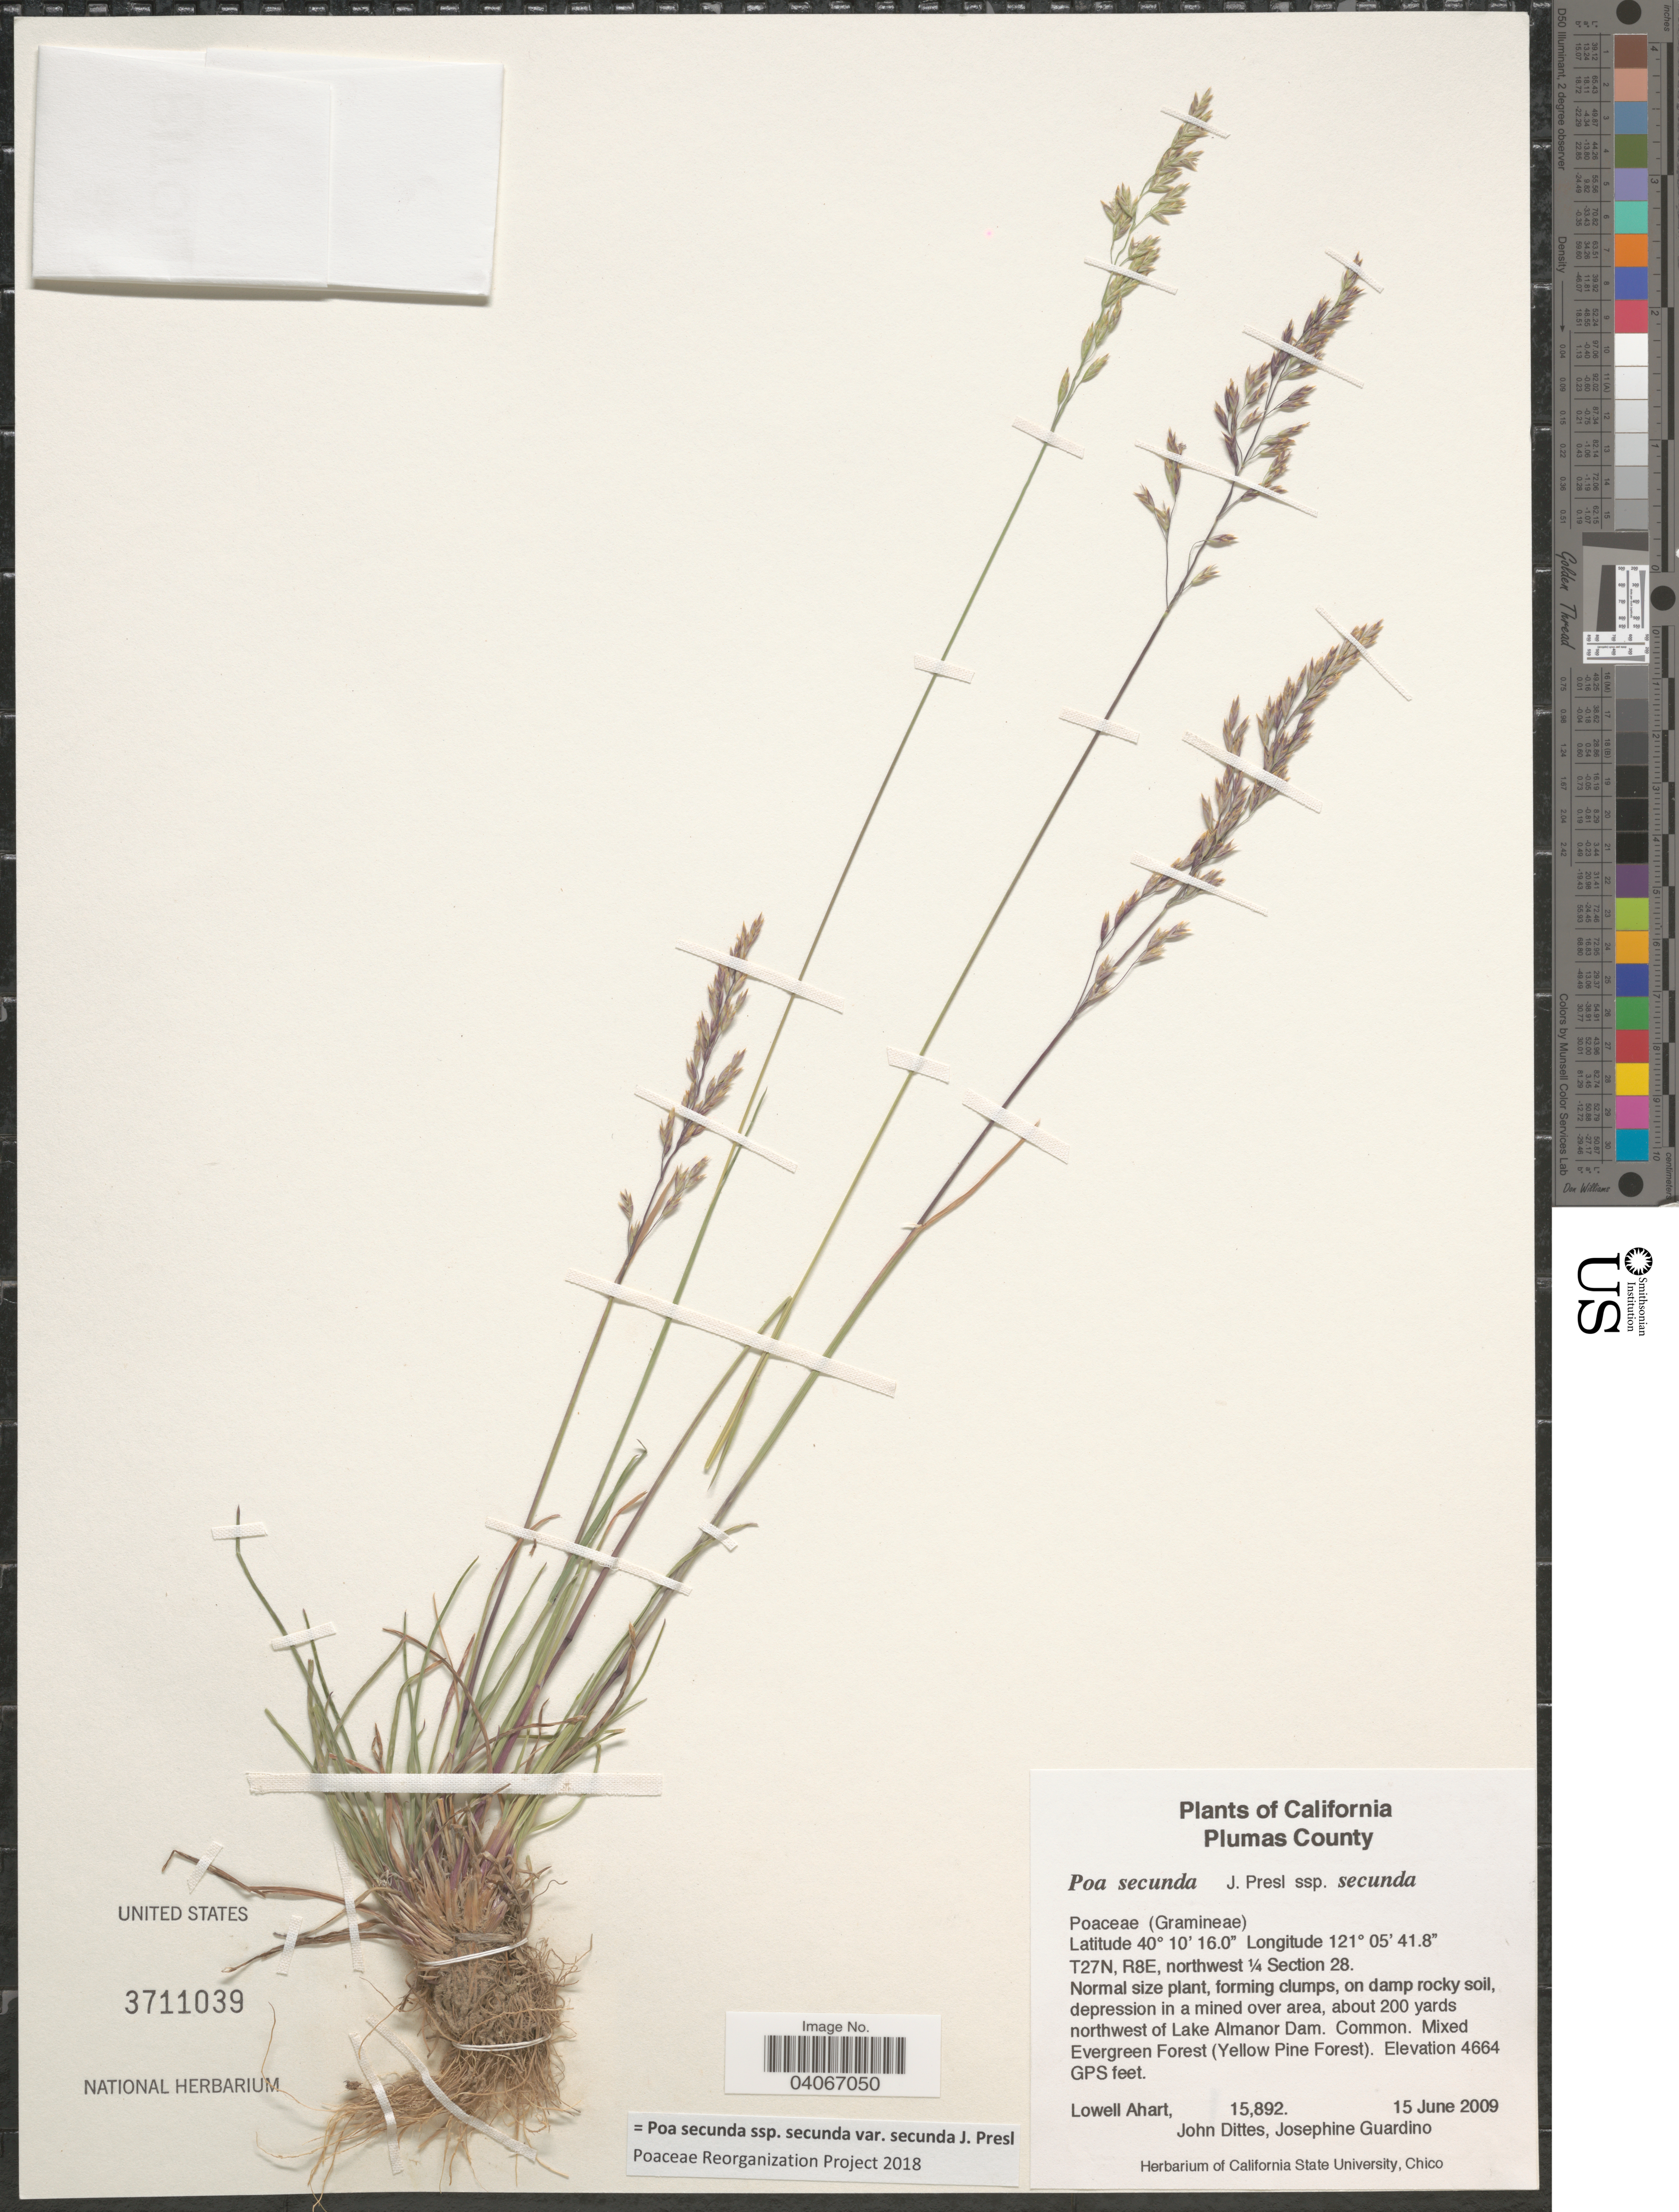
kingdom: Plantae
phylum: Tracheophyta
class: Liliopsida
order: Poales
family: Poaceae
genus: Poa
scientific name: Poa secunda subsp. secunda var. secunda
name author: J. Presl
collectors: L. Ahart, J. Dittes & J. Guardino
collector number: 15892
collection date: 2009-06-15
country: United States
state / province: California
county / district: Plumas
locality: Plumas County. T27N, R8E, northwest ¼ Section 28. Normal size plant, forming clumps, on damp rocky soil, depression in a mined over area, about 200 yards northwest of Lake Almanor Dam. Common. Mixed Evergreen Forest (Yellow Pine Forest).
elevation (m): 1422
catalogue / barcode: US 3711039